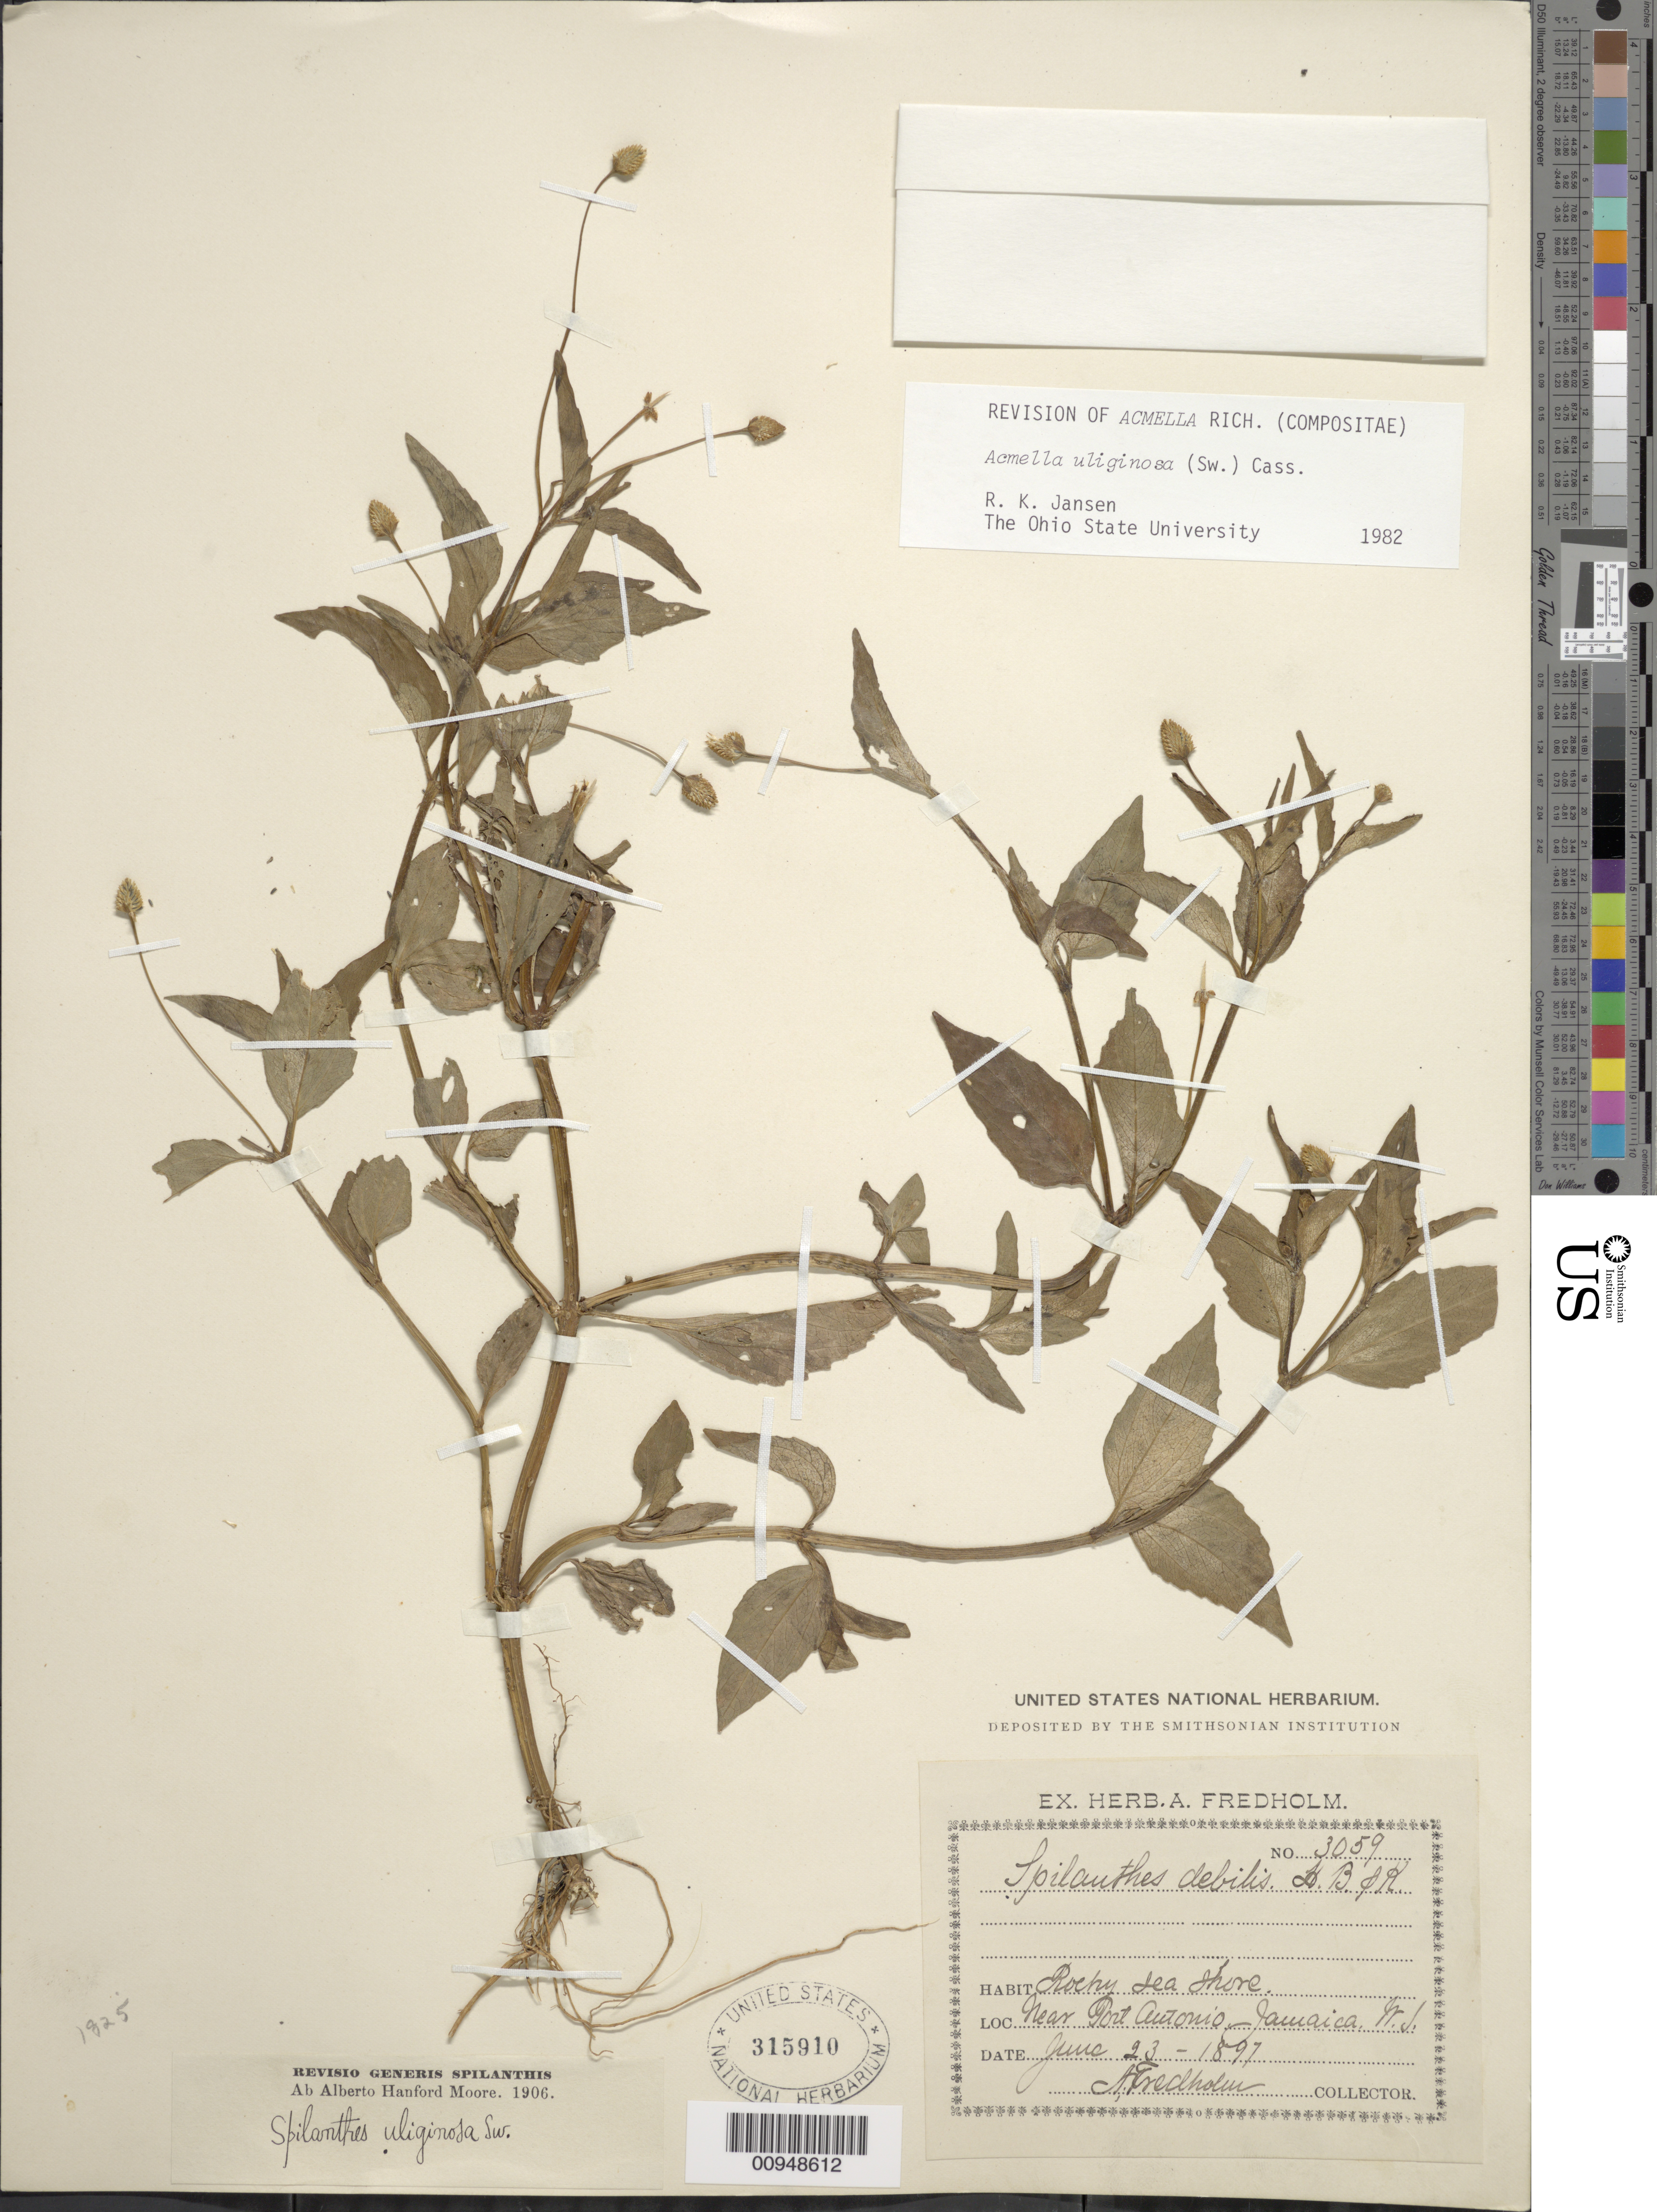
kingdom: Plantae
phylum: Tracheophyta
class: Magnoliopsida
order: Asterales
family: Asteraceae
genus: Acmella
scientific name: Acmella uliginosa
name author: (Sw.) Cass.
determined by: Jansen, R. K.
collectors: A. Fredholm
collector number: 3059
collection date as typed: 23 Jun 1897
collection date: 1897-06-23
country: Jamaica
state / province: Portland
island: Jamaica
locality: Near Port Antonio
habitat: Rocky sea shore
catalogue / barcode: US 315910